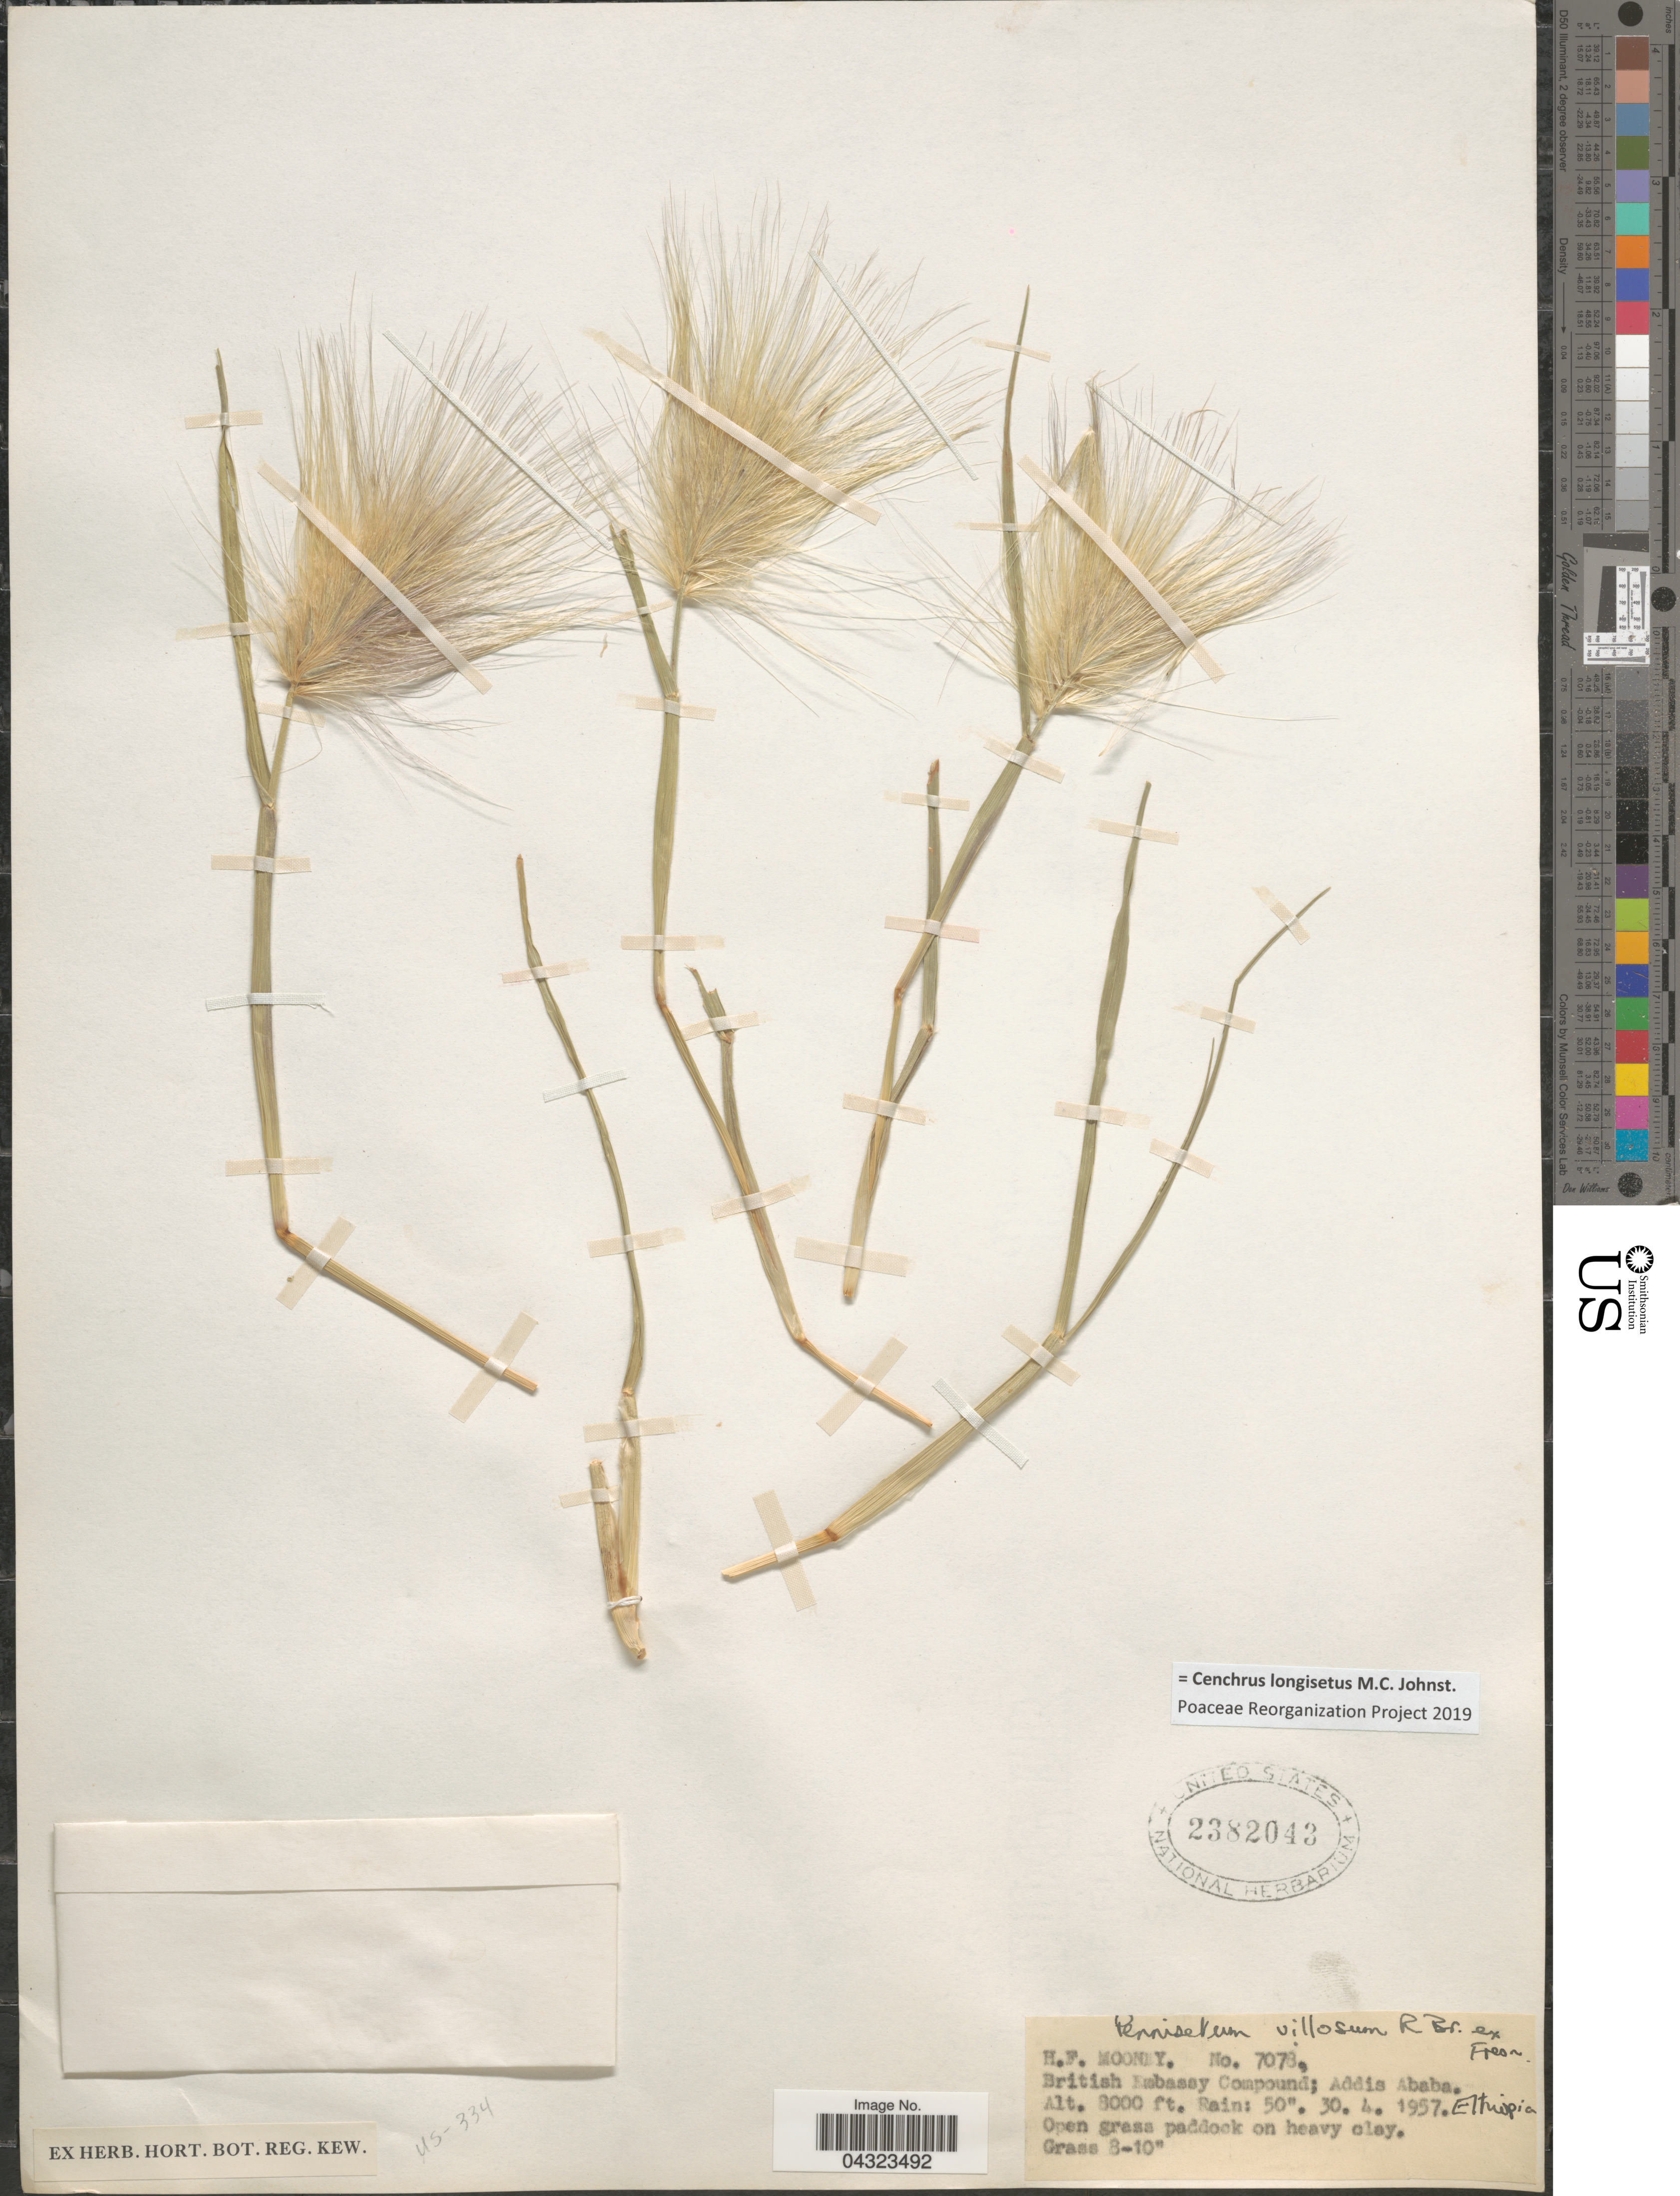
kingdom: Plantae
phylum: Tracheophyta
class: Liliopsida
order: Poales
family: Poaceae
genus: Cenchrus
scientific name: Cenchrus longisetus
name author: M.C. Johnst.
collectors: H. Mooney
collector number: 7078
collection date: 1957-04-30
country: Ethiopia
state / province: Addis Ababa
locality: British Embassy Compound; Addis Ababa.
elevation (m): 2438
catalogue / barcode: US 2382043